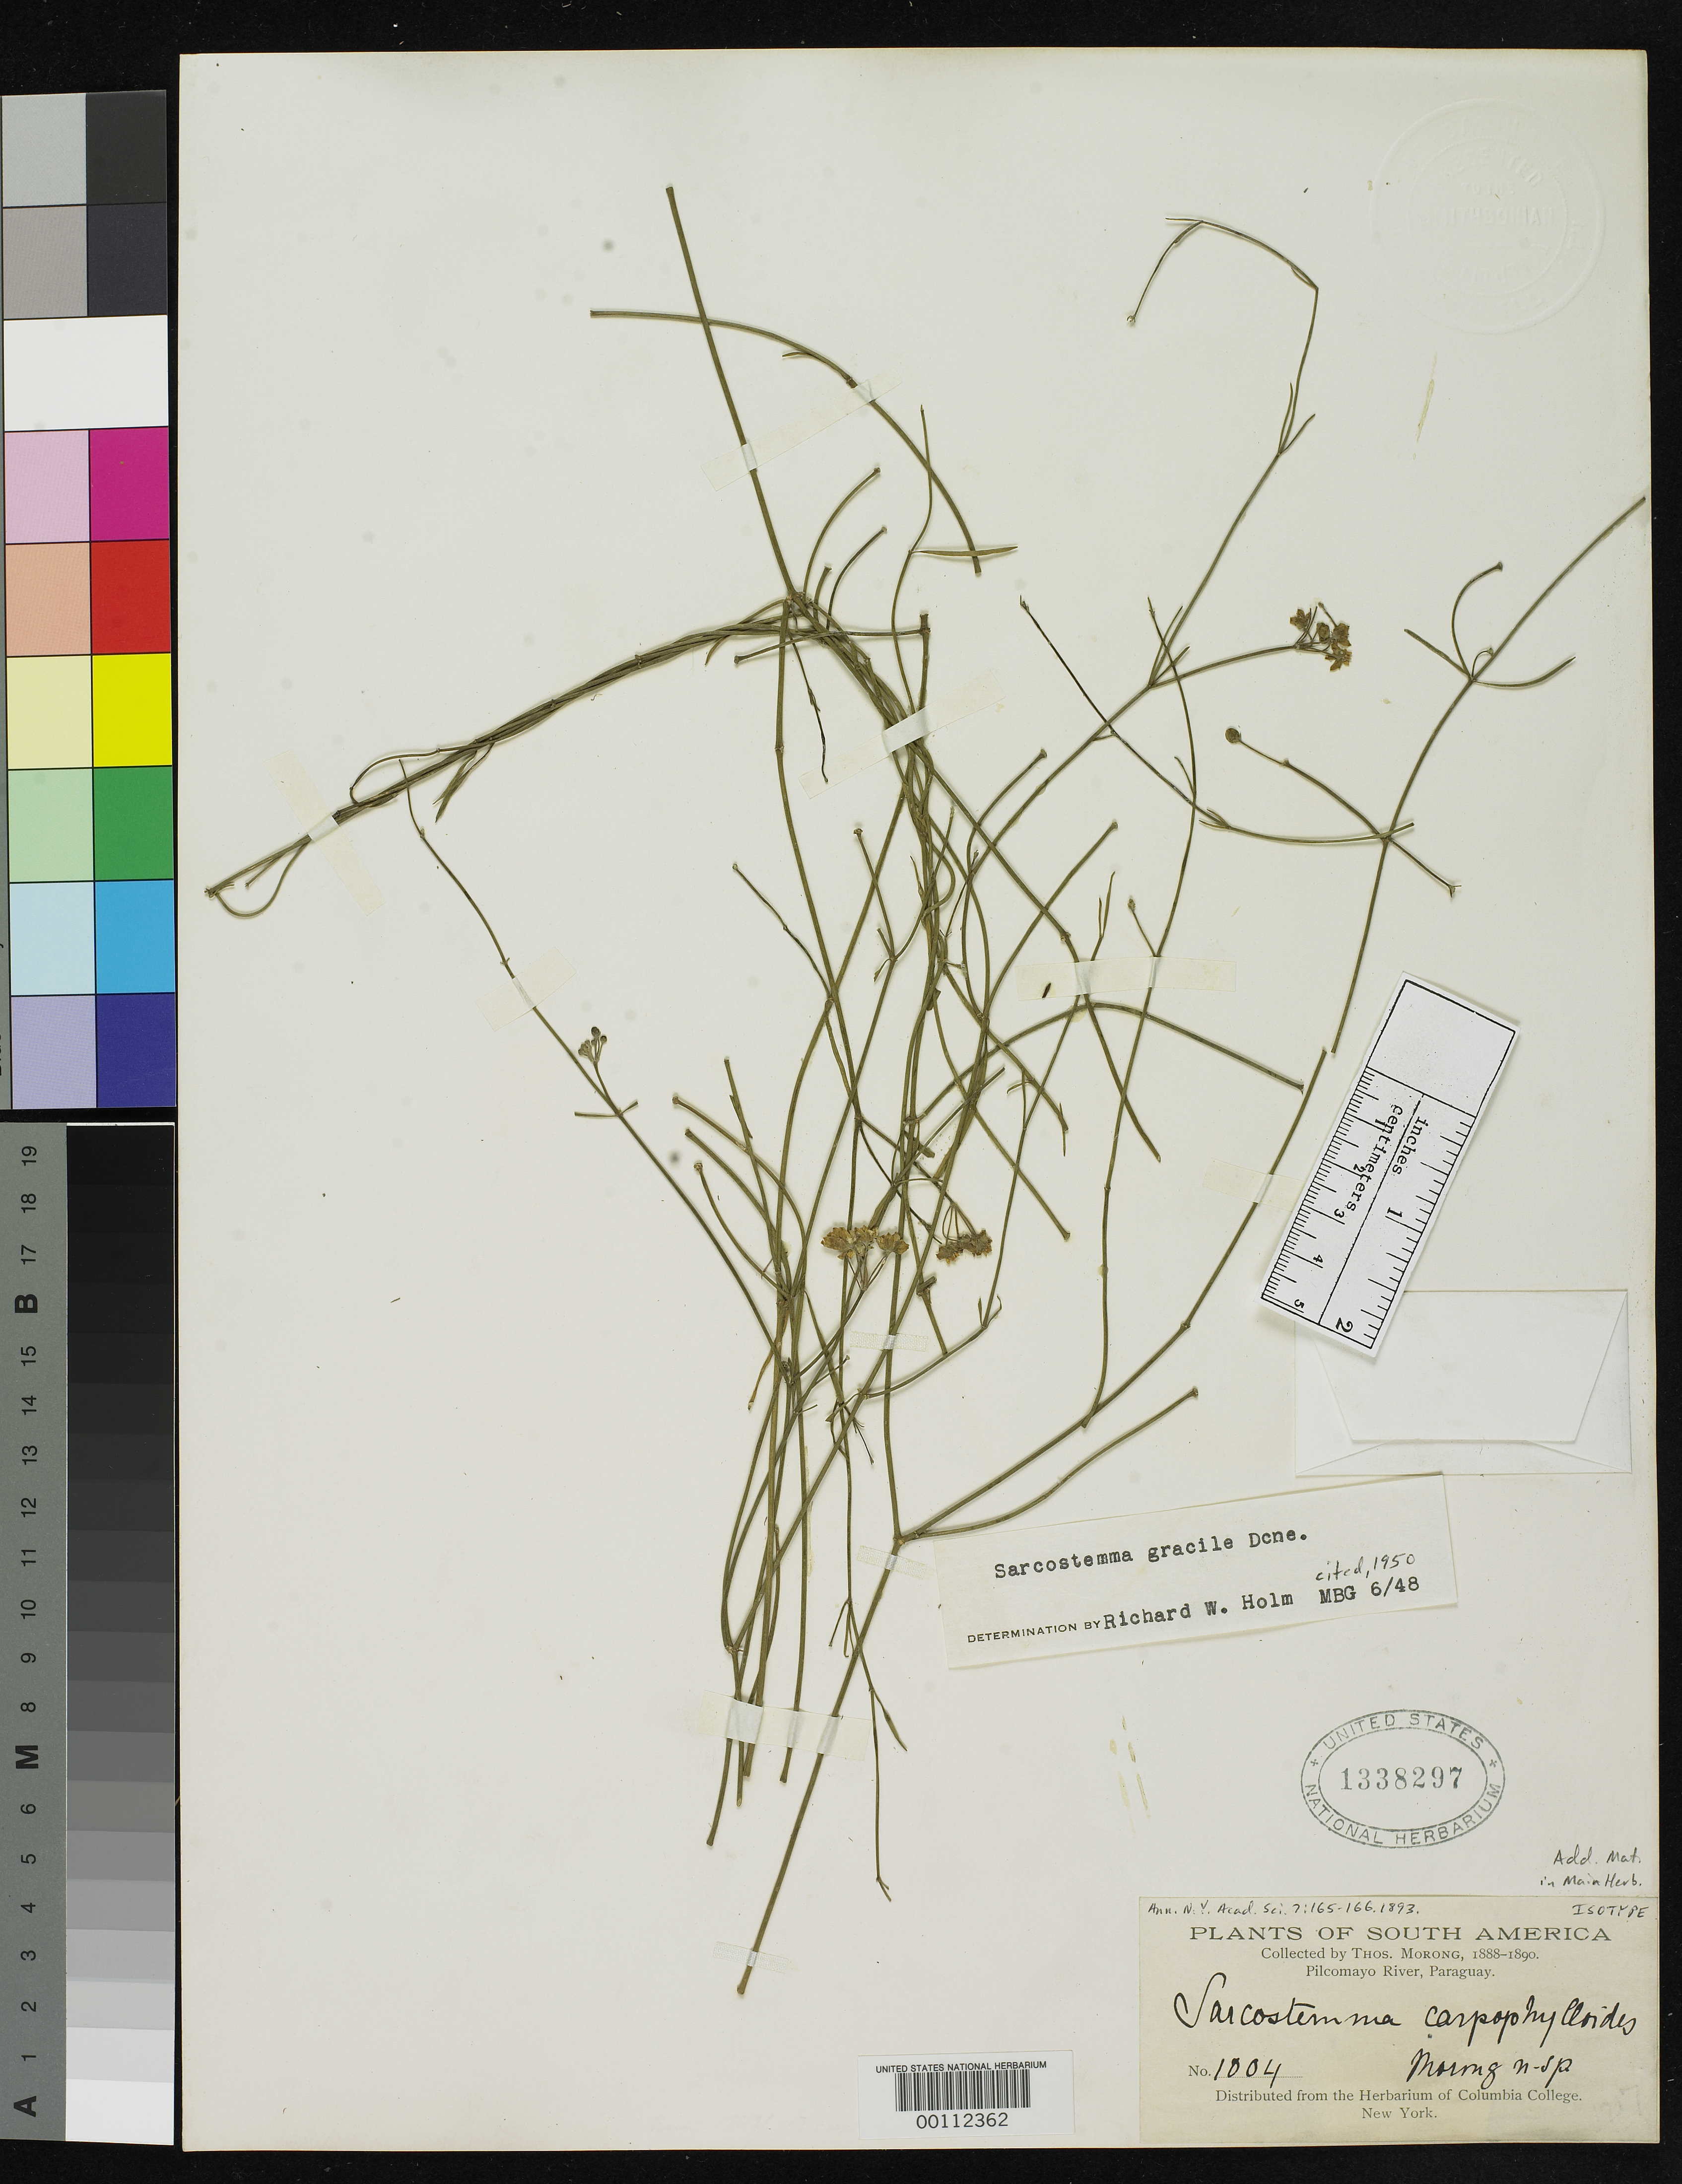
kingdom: Plantae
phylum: Tracheophyta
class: Magnoliopsida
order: Gentianales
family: Apocynaceae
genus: Sarcostemma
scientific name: Sarcostemma carpophylloides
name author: Morong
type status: Isotype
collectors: T. Morong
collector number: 1004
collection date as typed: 1888 to -- --- 1890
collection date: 1888/1890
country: Paraguay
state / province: Boquerón / Presidente Hayes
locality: Pilcomayo River.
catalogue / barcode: US 1338297